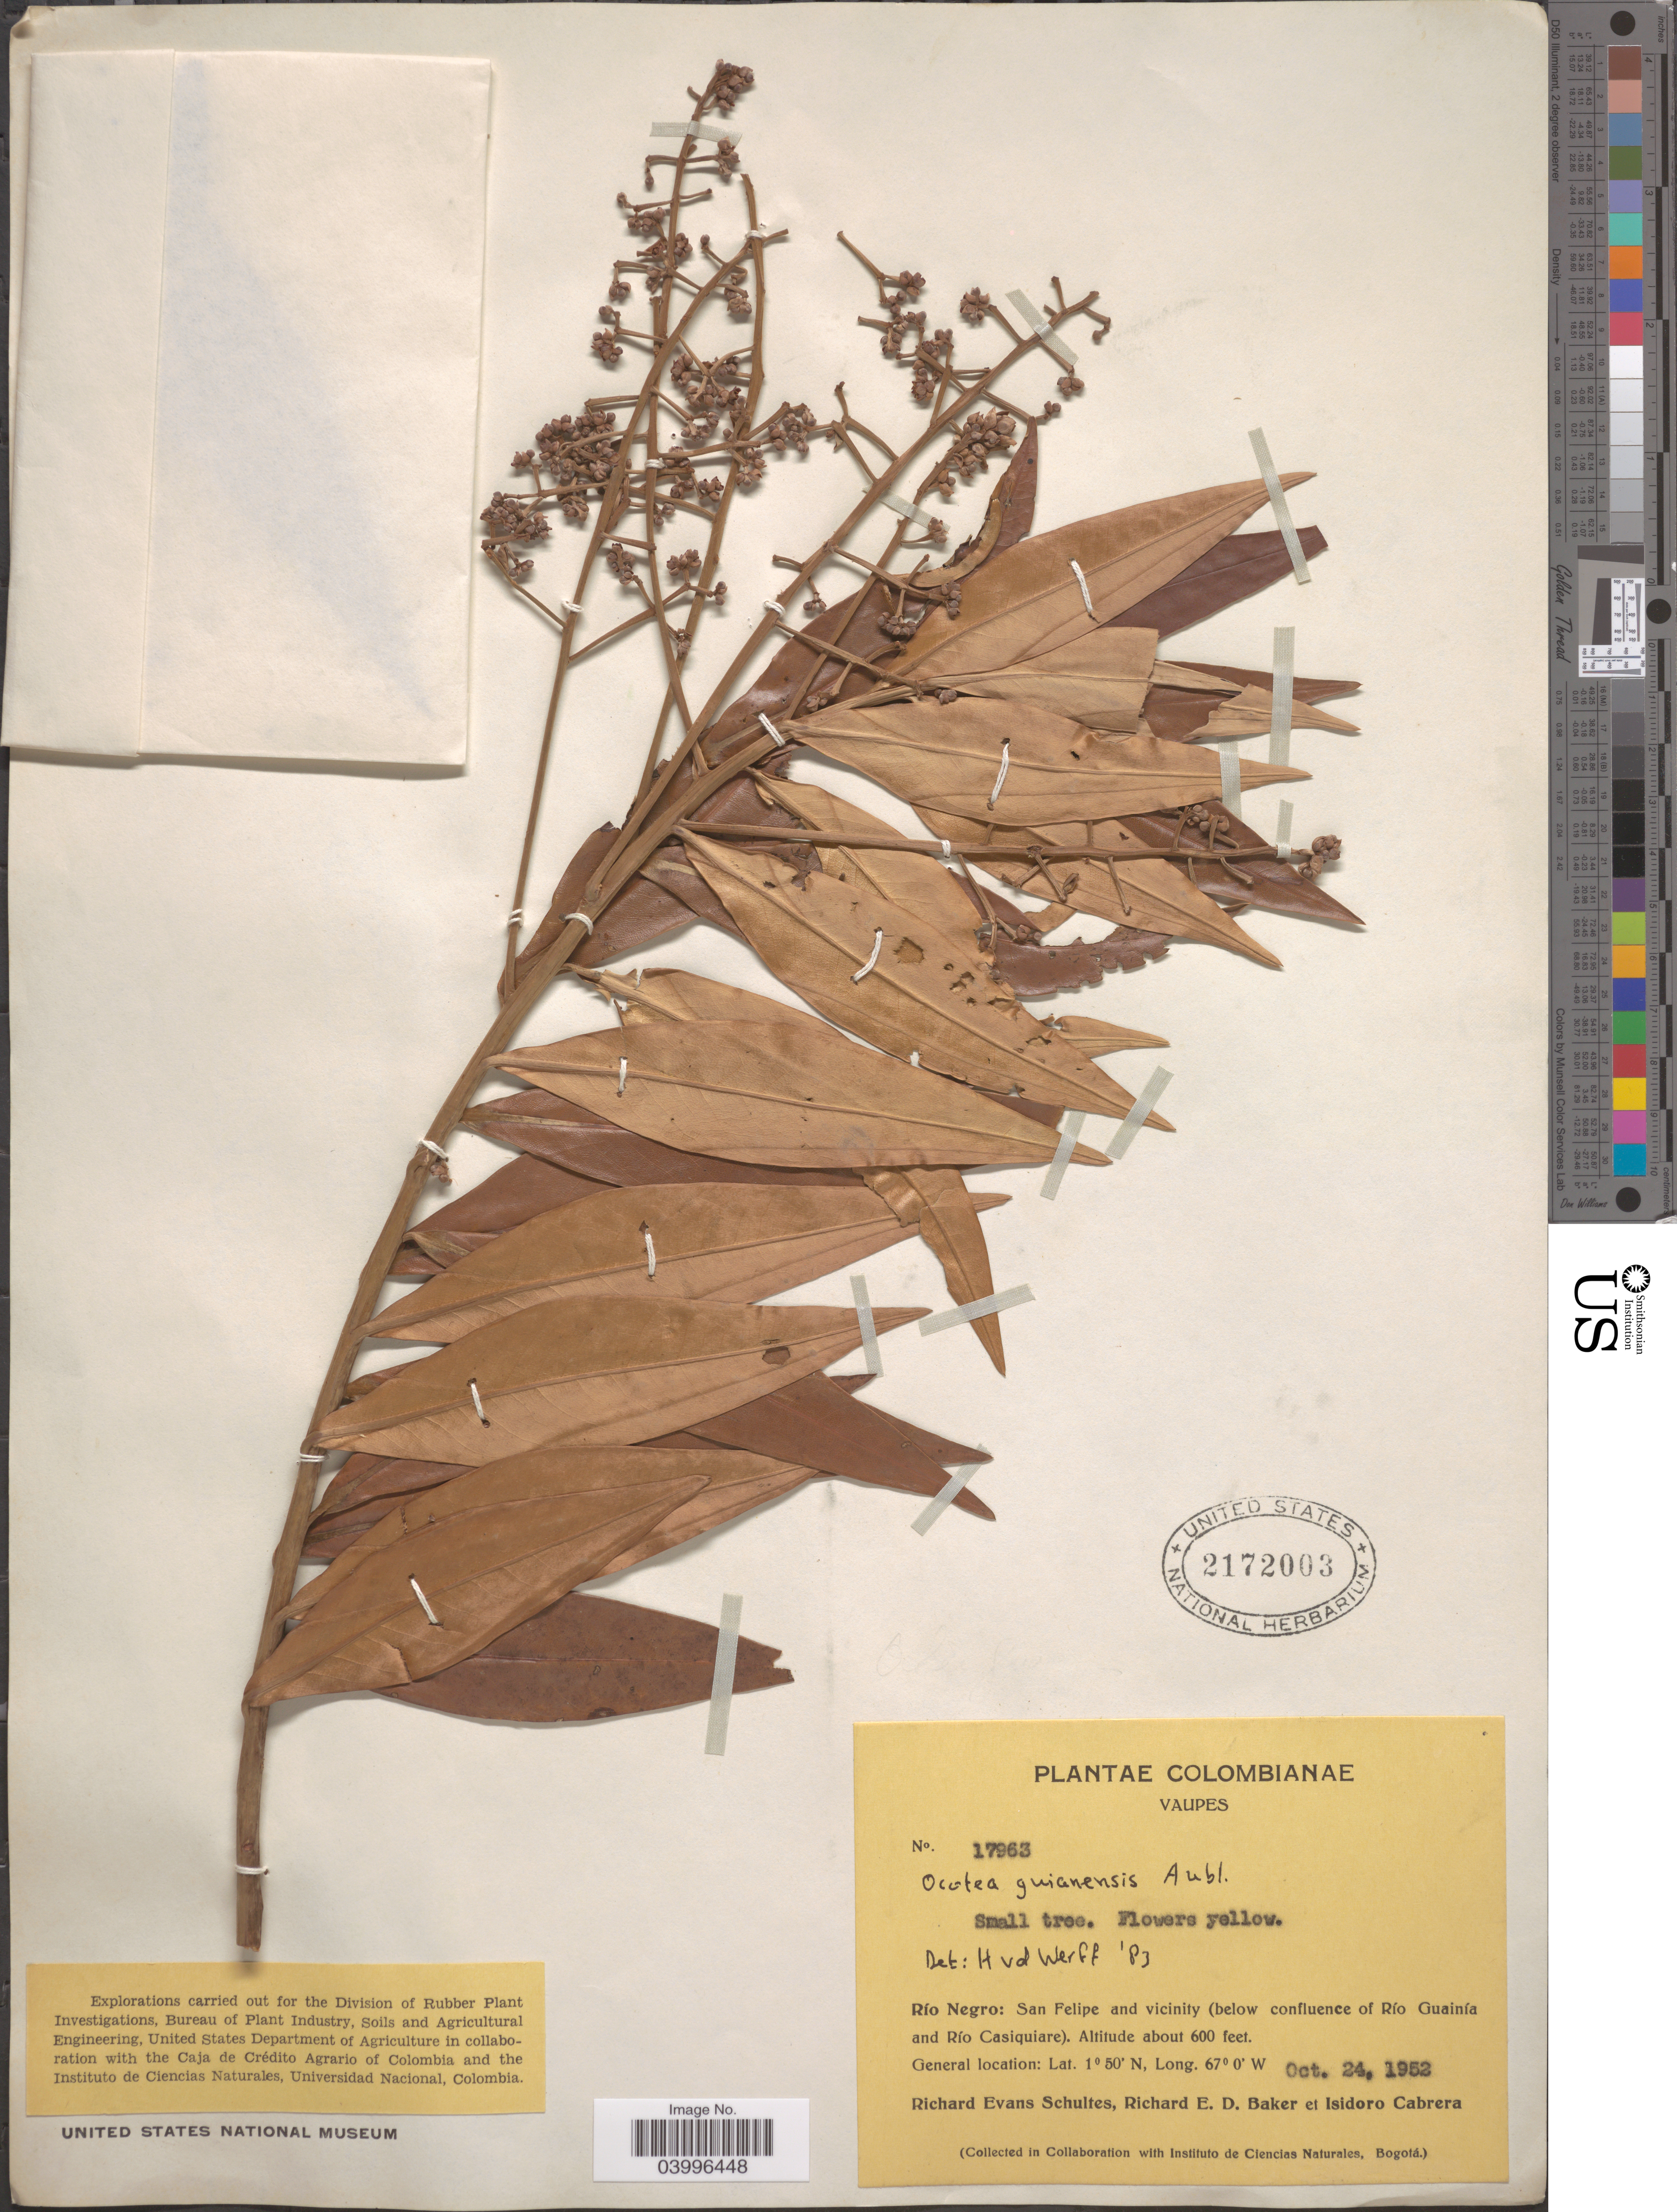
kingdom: Plantae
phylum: Tracheophyta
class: Magnoliopsida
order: Laurales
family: Lauraceae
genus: Ocotea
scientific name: Ocotea guianensis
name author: Aubl.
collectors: R. E. Schultes, R. E. D. Baker & I. Cabrera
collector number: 17963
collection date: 1952-10-24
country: Colombia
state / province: Vaupés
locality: Río Negro: San Felipe and vicinity (below confluence of Rïo Guainía and Río Casiquiare).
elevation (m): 183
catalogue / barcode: US 2172003